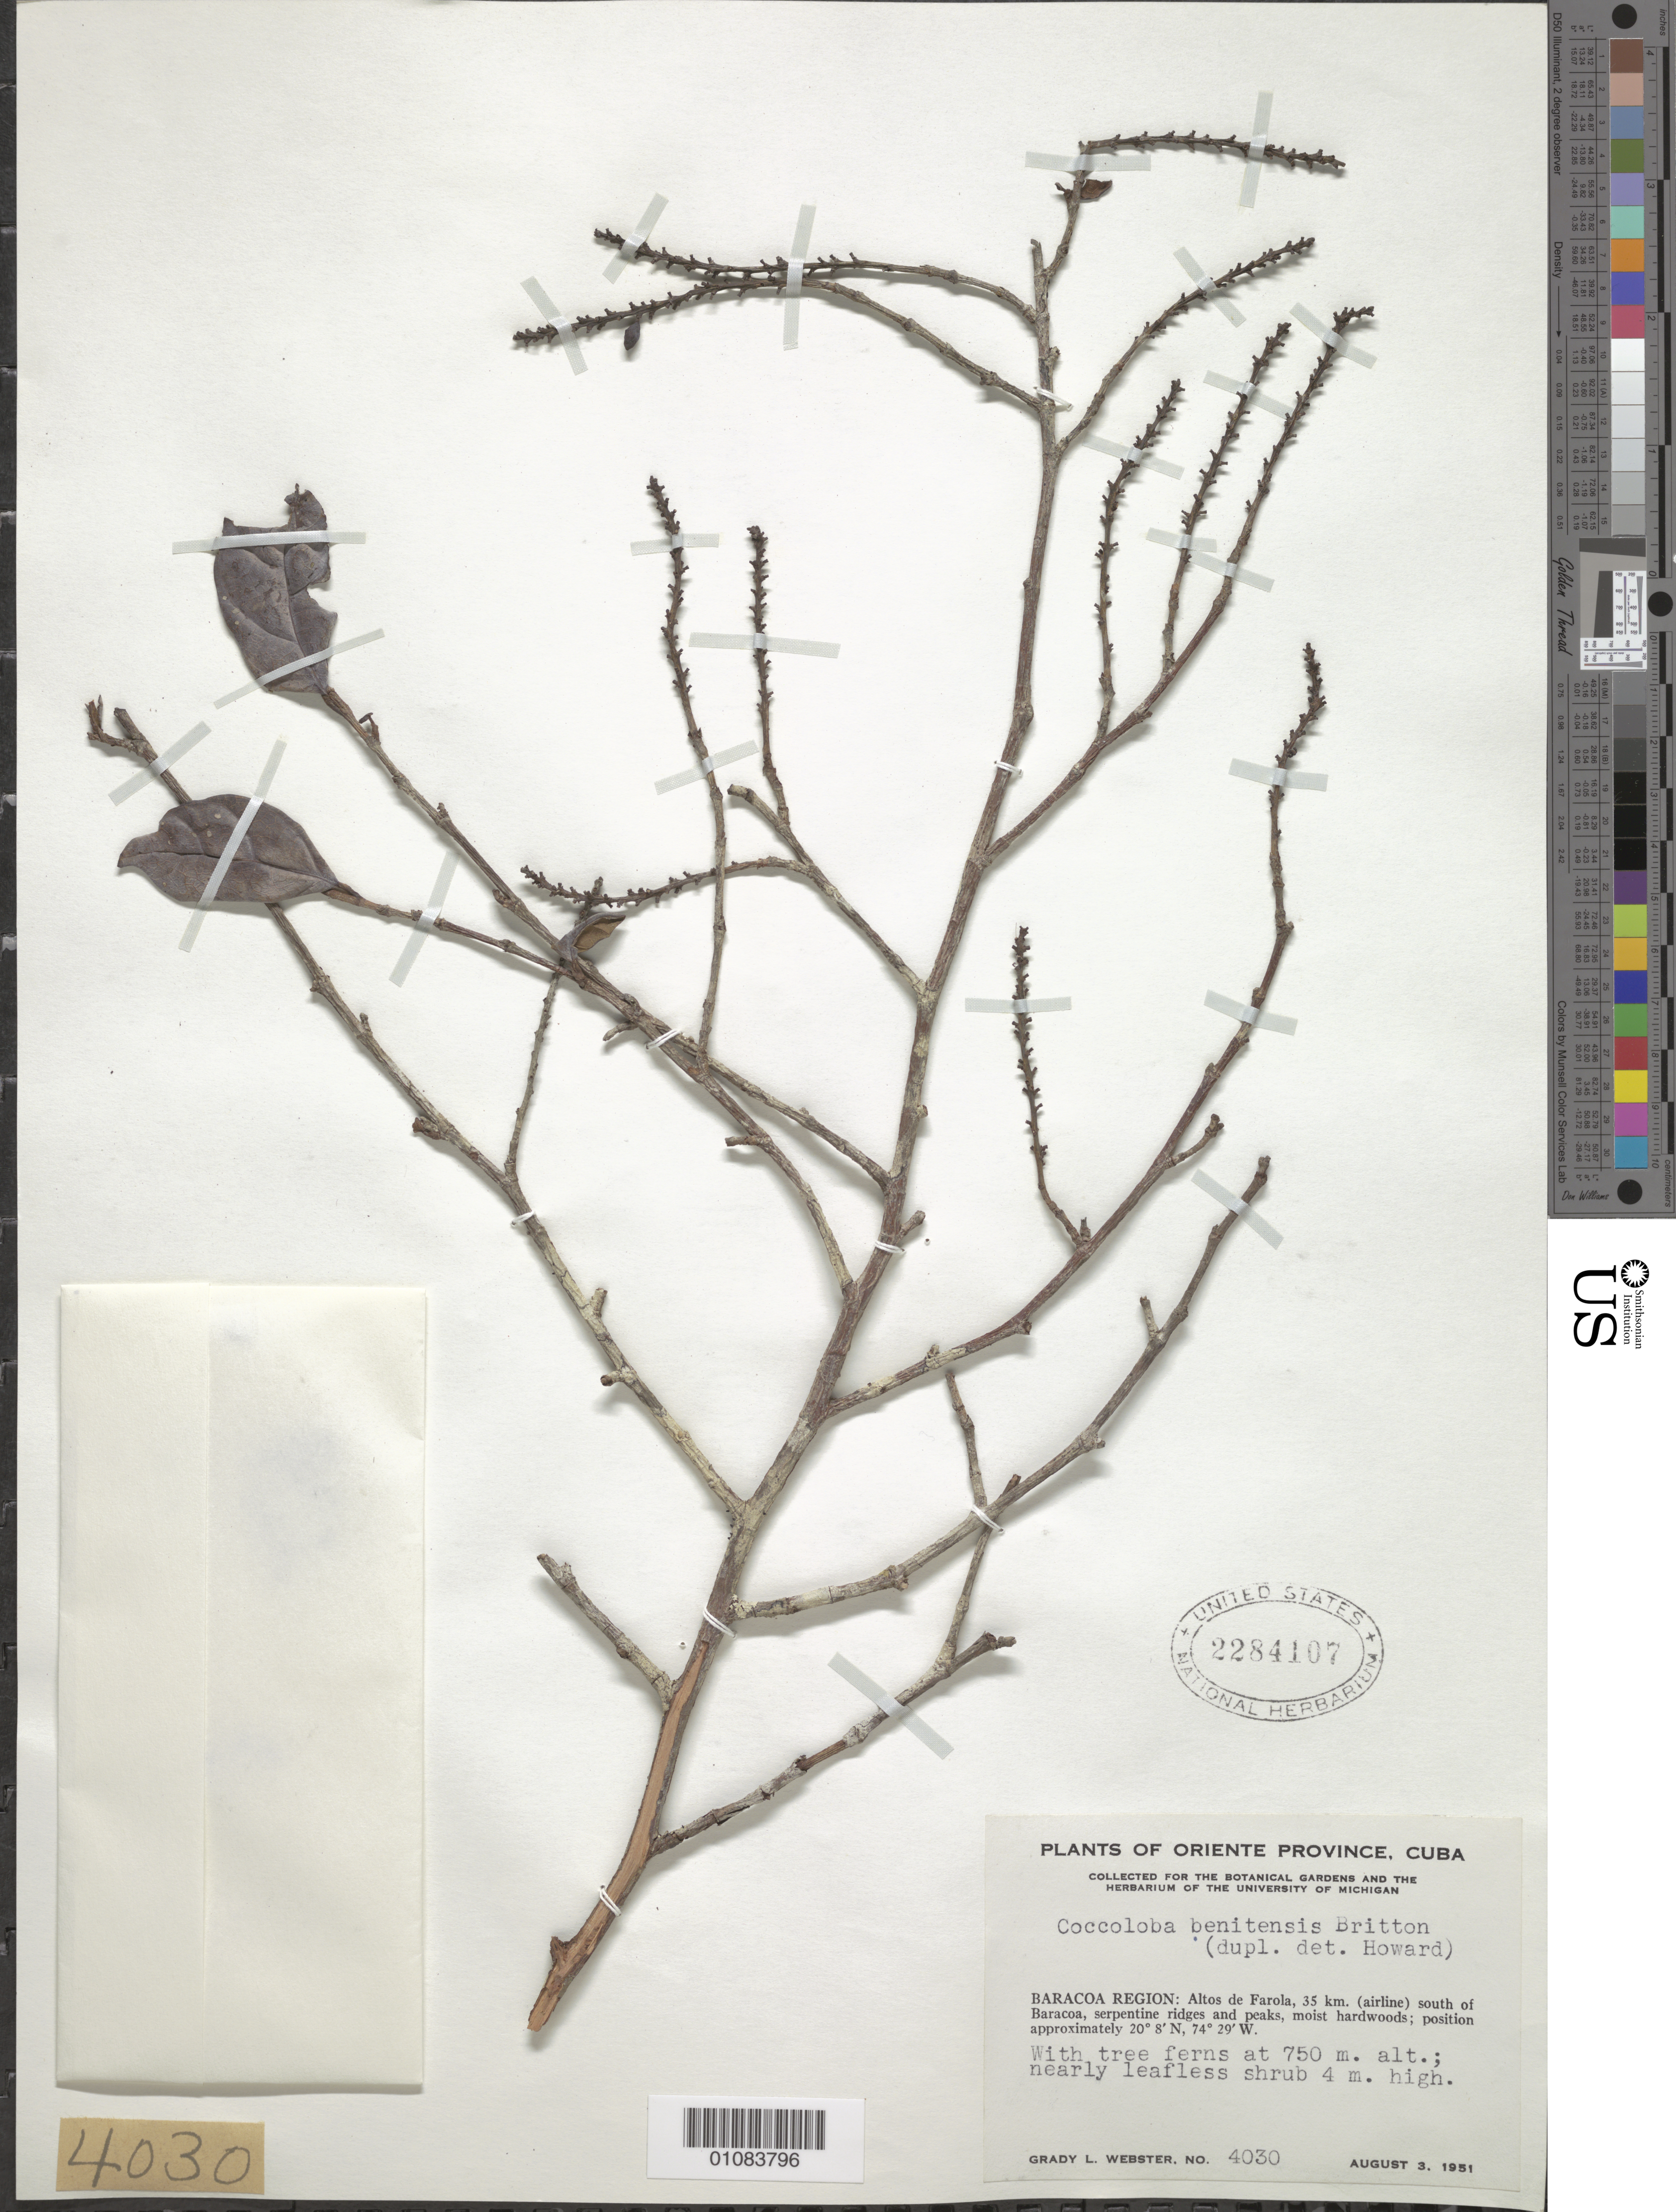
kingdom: Plantae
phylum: Tracheophyta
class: Magnoliopsida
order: Caryophyllales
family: Polygonaceae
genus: Coccoloba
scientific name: Coccoloba benitensis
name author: Britton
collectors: G. L. Webster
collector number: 4030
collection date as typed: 03 Aug 1951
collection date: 1951-08-03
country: Cuba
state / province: Guantánamo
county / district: Baracoa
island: Cuba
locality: Oriente province: Baracoa region: Altos de Farola, 35 km (airline) south of Baracoa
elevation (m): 750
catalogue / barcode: US 2284107